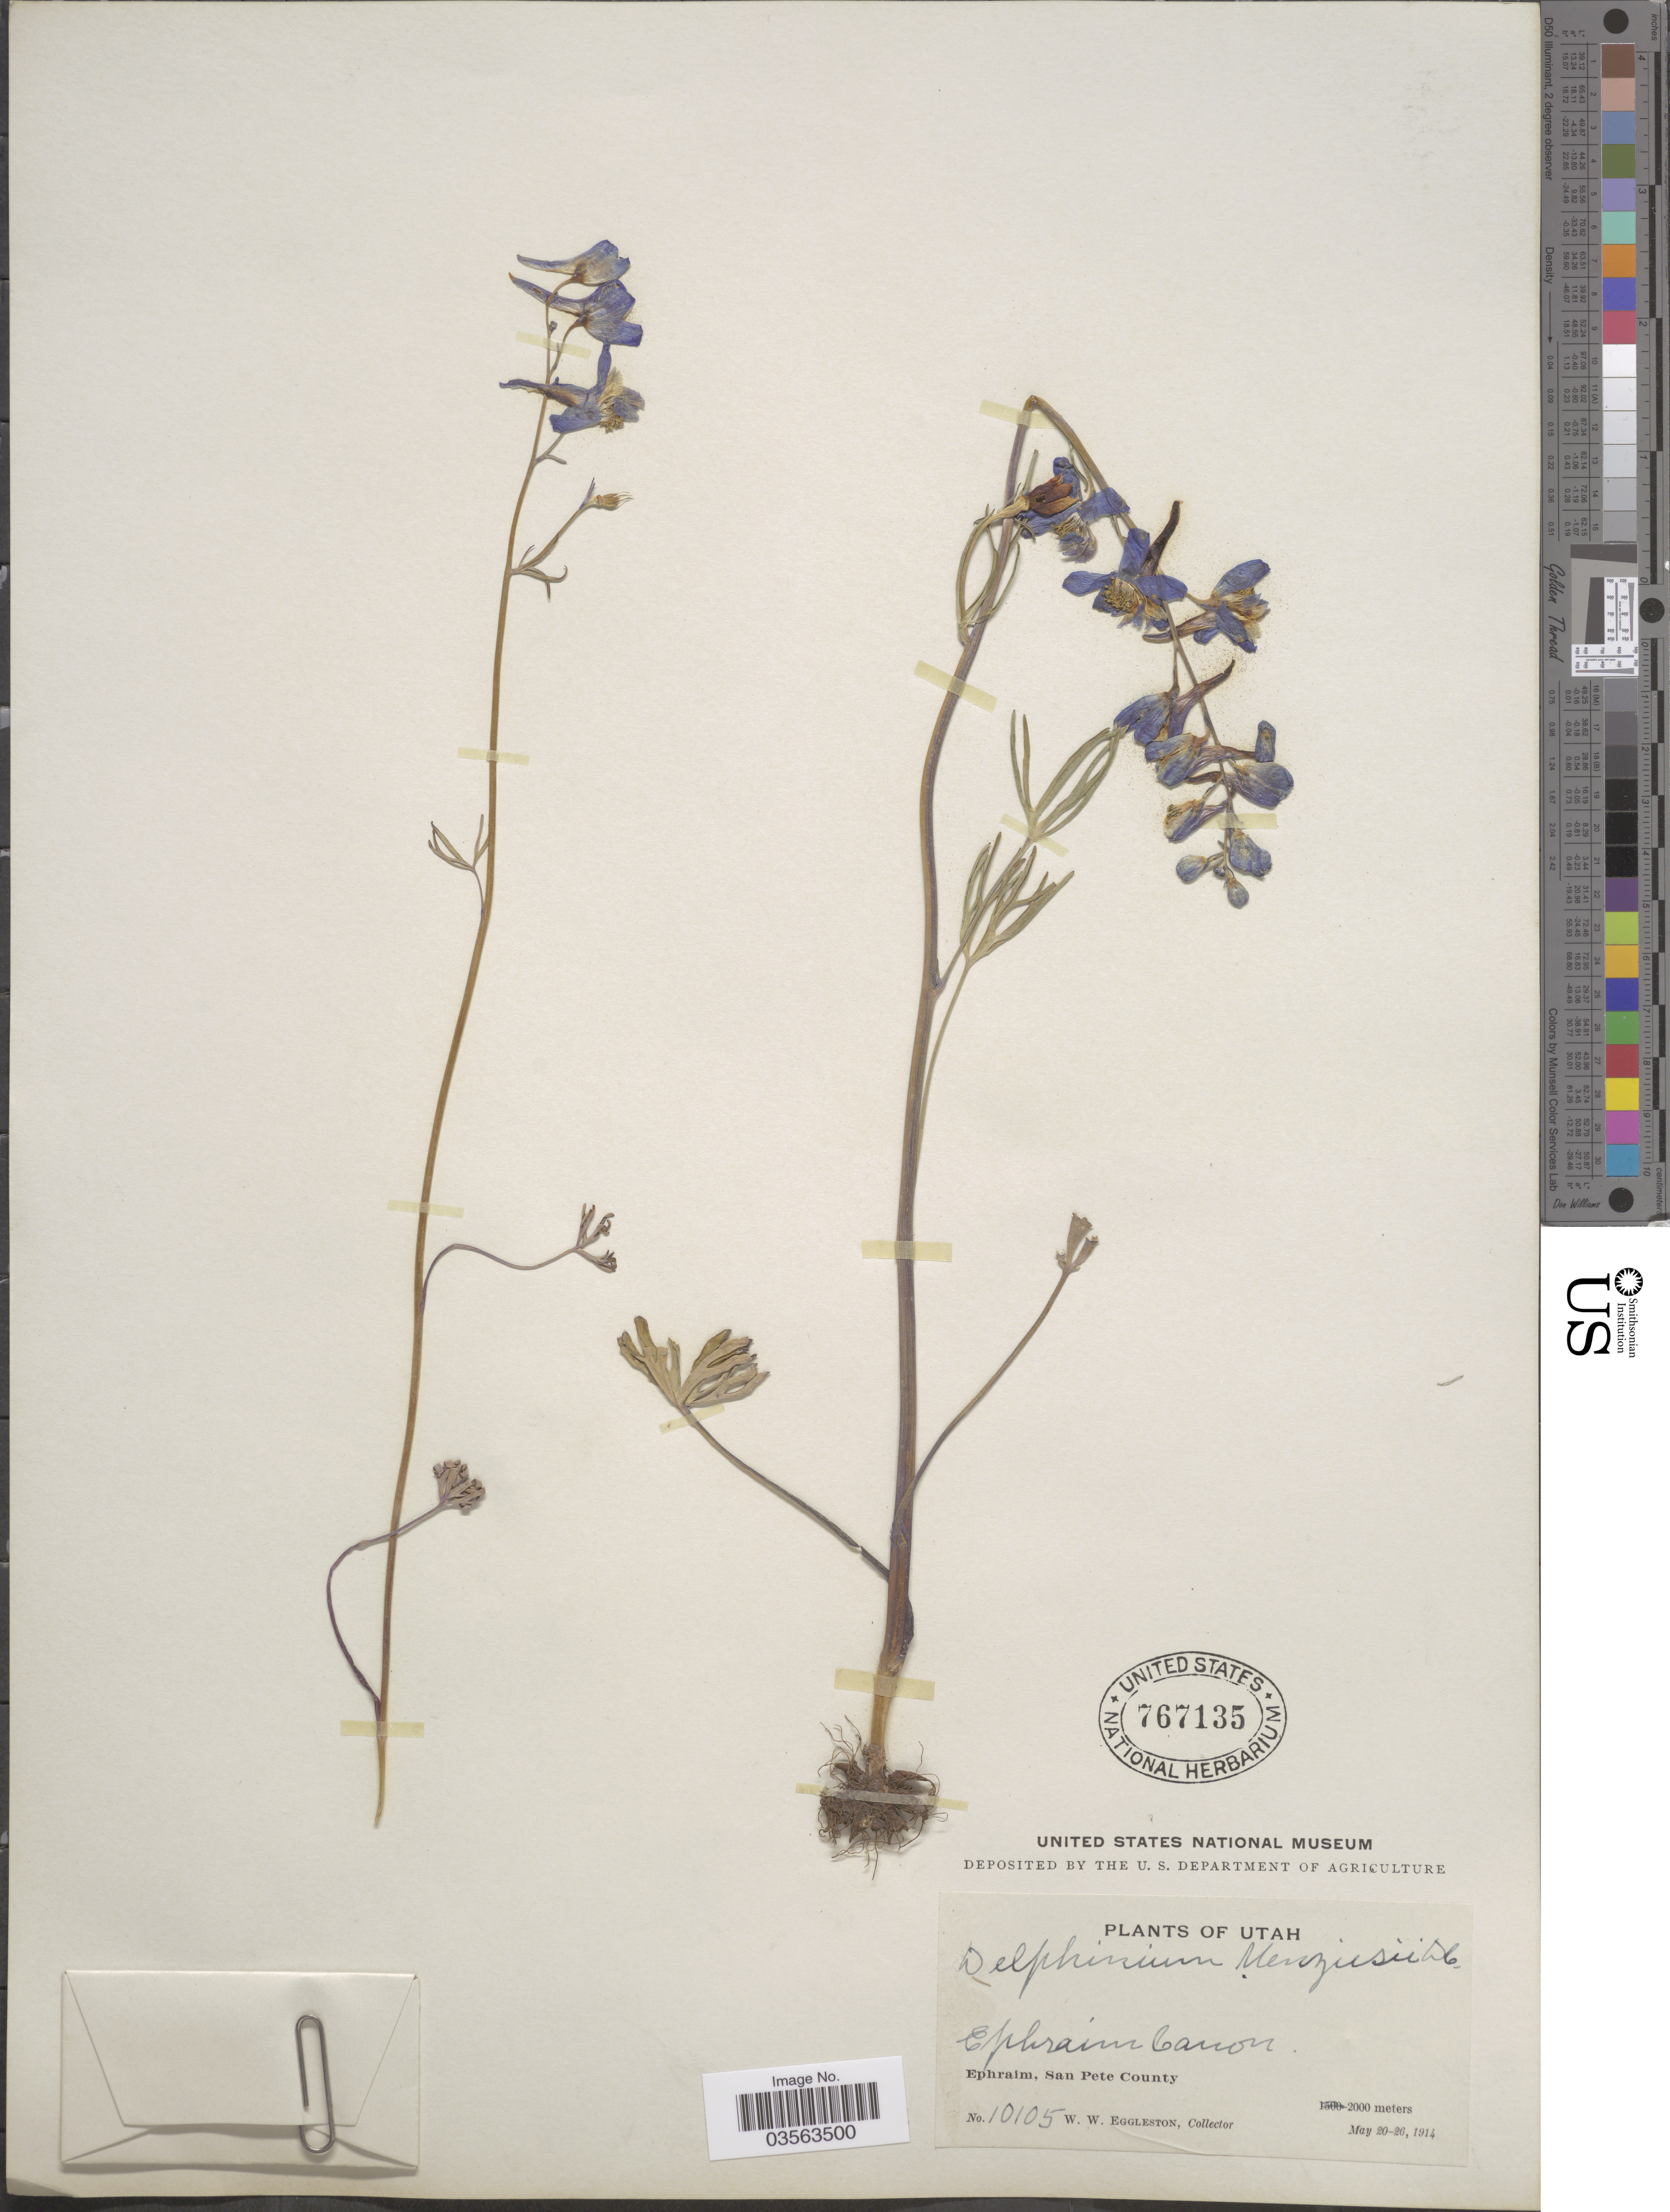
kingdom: Plantae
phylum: Tracheophyta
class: Magnoliopsida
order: Ranunculales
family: Ranunculaceae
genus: Delphinium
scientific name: Delphinium menziesii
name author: DC.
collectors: W. W. Eggleston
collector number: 10105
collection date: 1914-05-20/1914-05-26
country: United States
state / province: Utah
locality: Ephraim Canon. Ephraim, San Pete County.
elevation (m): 2000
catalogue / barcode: US 767135